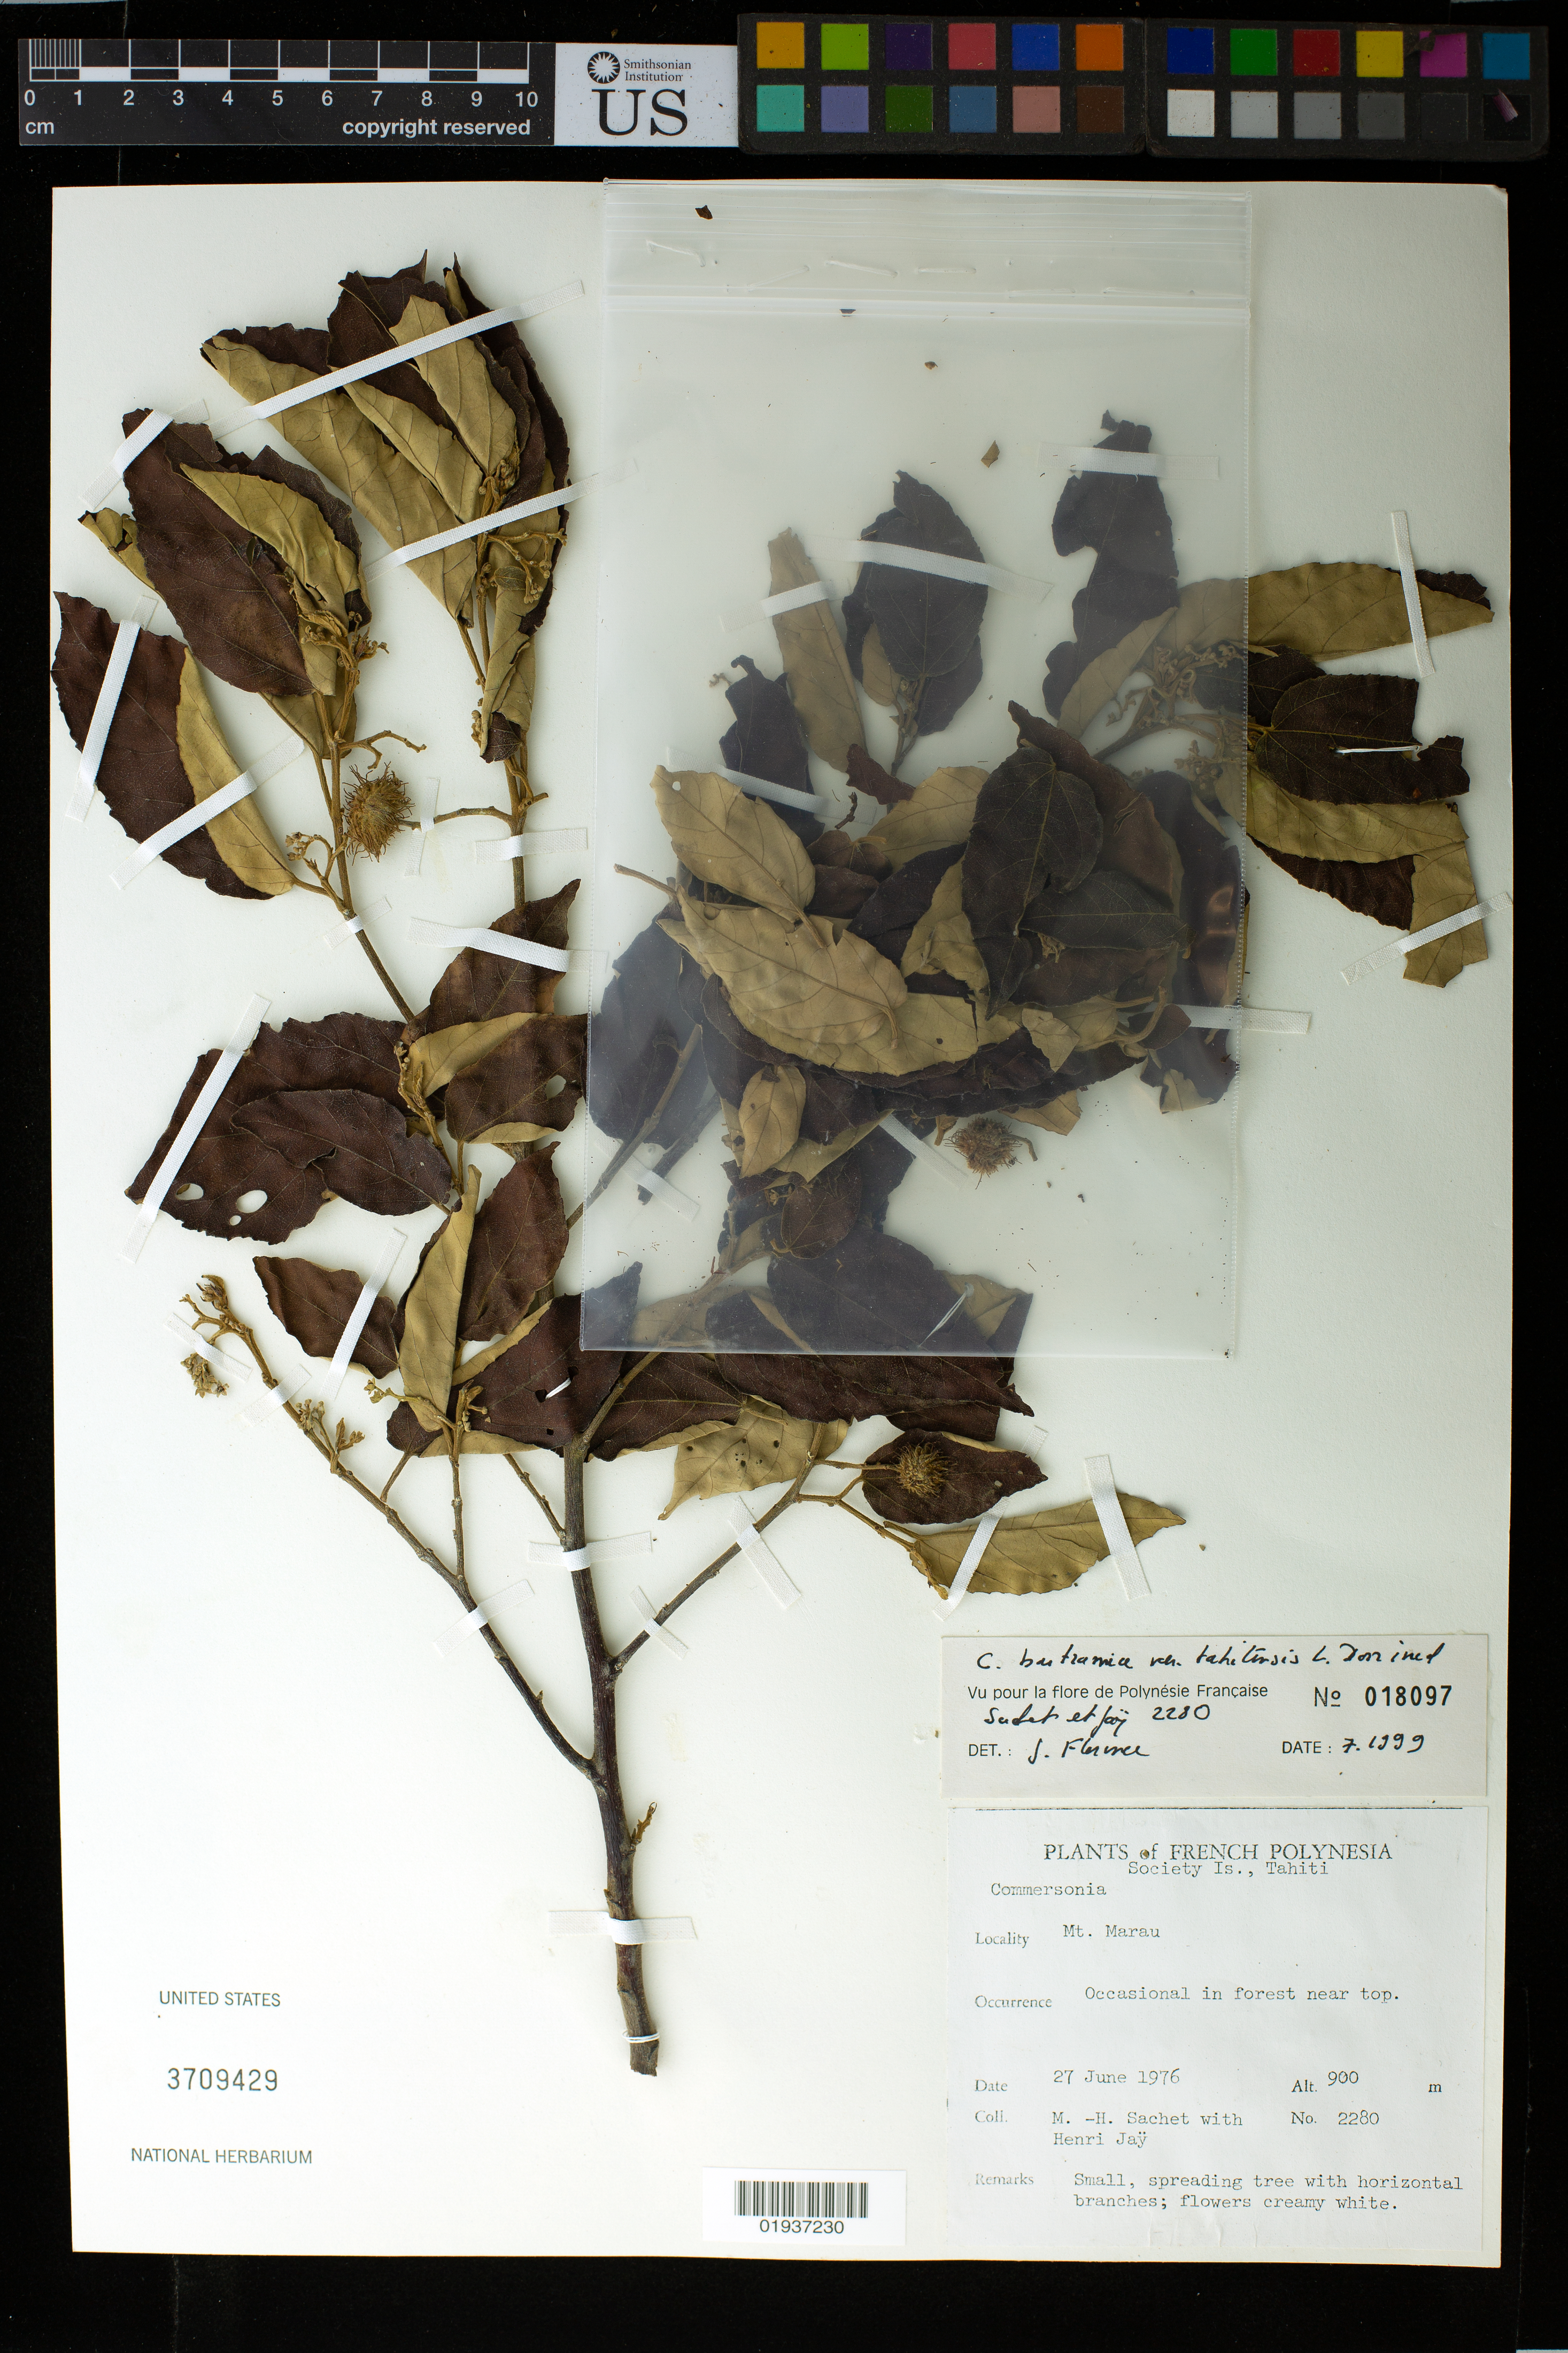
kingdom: Plantae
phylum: Tracheophyta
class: Magnoliopsida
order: Malvales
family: Malvaceae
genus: Commersonia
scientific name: Commersonia tahitensis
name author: (Dorr) C.F. Wilkins & Whitlock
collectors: M.-H. Sachet & H. Jay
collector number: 2080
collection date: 1976-06-27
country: French Polynesia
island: Tahiti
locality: Society Is., Tahiti. Mt. Marau, near top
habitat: Forest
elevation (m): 900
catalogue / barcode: US 3709429